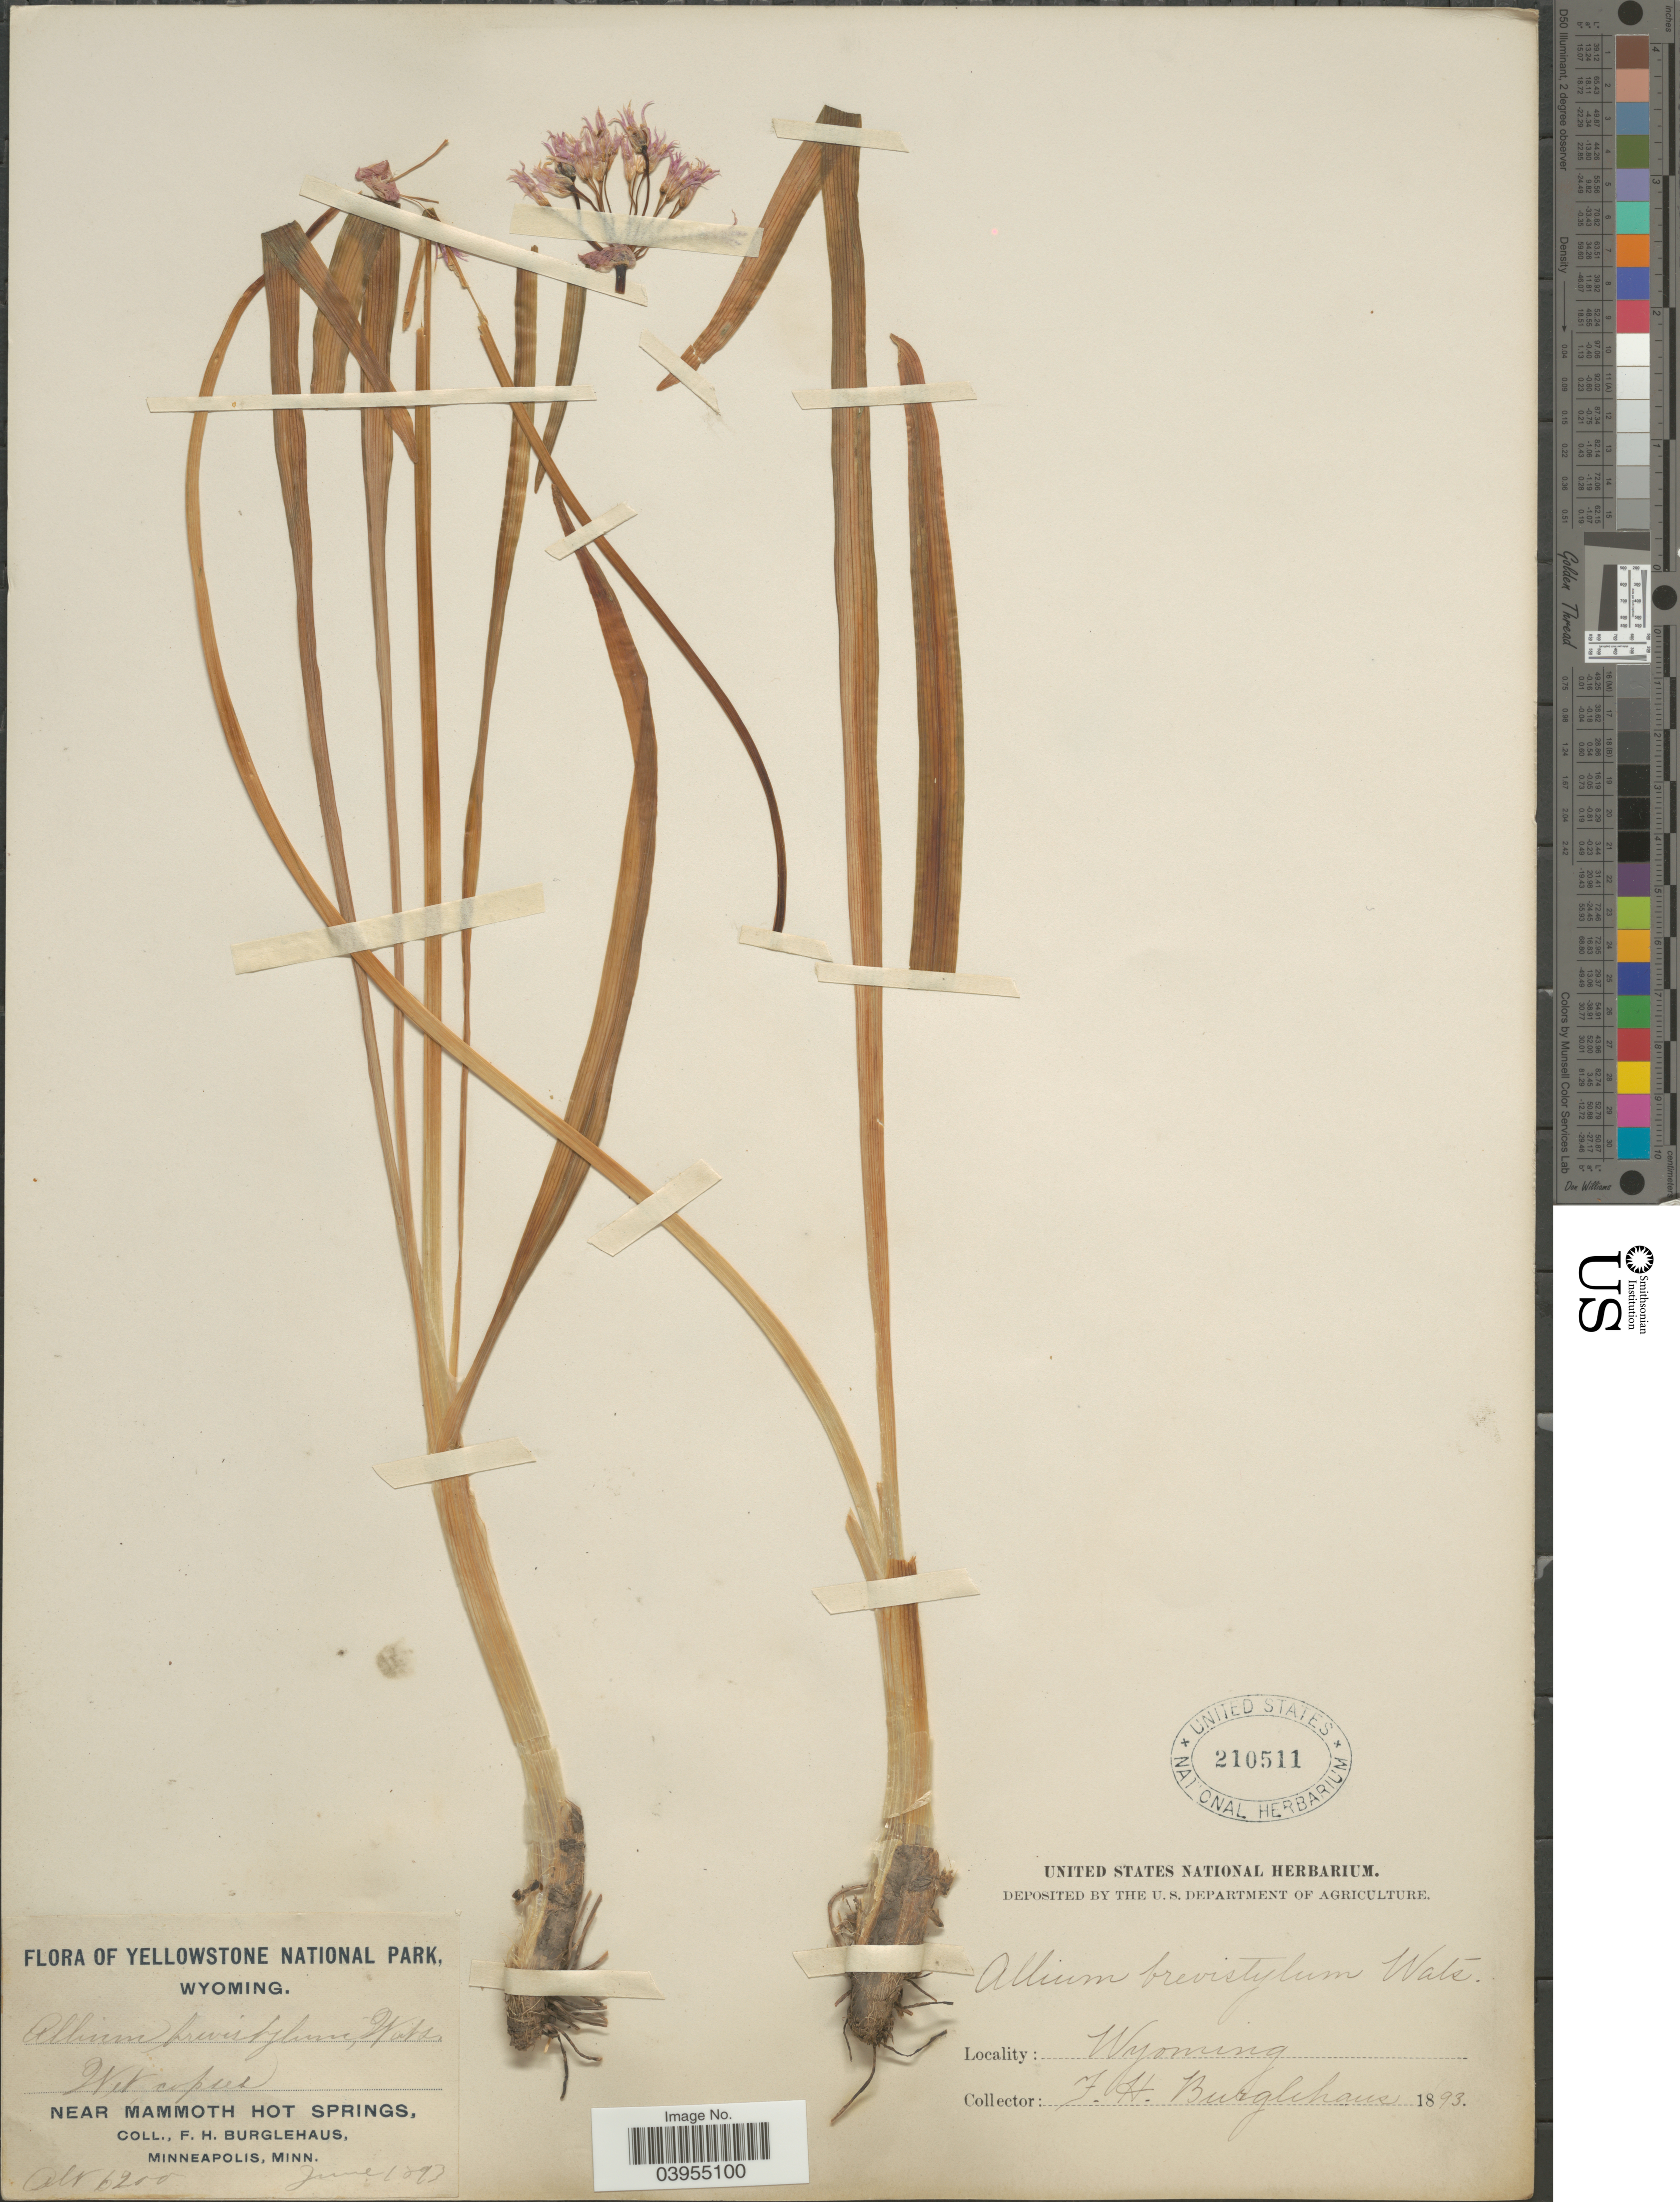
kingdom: Plantae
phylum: Tracheophyta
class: Liliopsida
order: Asparagales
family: Amaryllidaceae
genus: Allium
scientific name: Allium brevistylum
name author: S. Watson in C. King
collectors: F. Burglehaus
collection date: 1893-06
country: United States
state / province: Wyoming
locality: Yellowstone National Park. Near Mammoth Hot Springs.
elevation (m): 1890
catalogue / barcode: US 210511